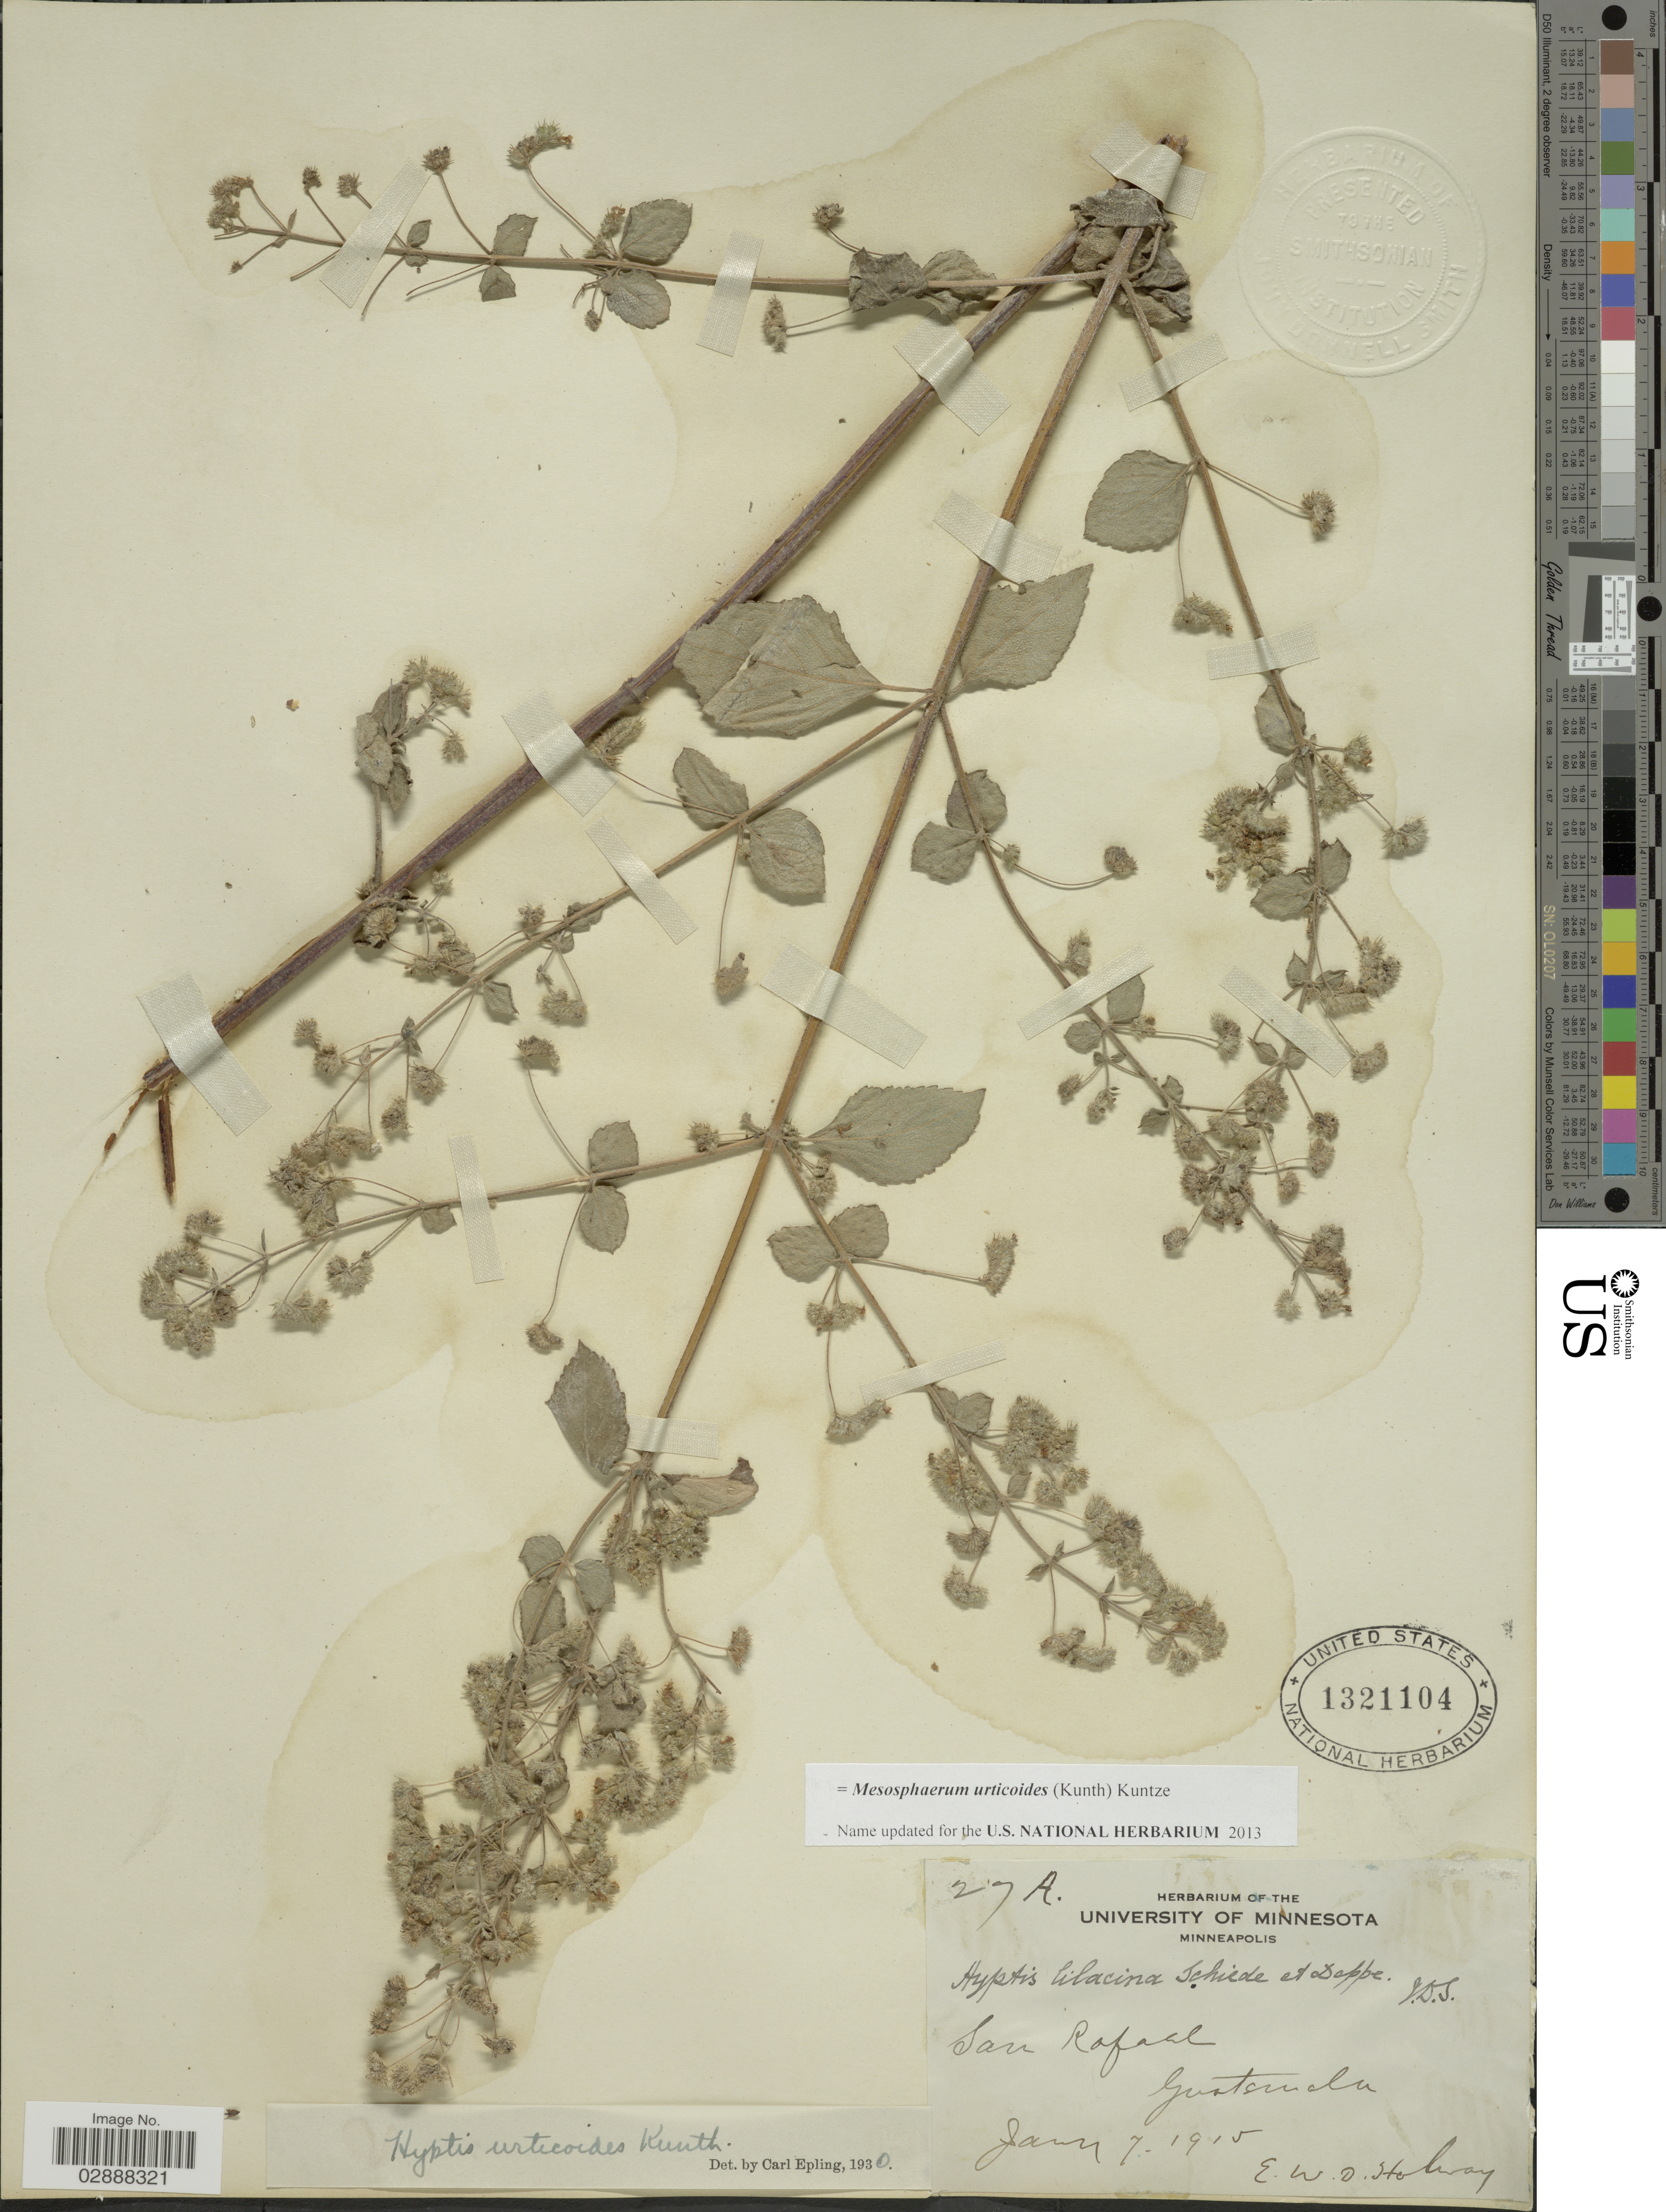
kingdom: Plantae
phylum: Tracheophyta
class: Magnoliopsida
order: Lamiales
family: Lamiaceae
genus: Mesosphaerum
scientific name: Mesosphaerum urticoides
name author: (Kunth) Kuntze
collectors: E. W. D. Holway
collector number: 27A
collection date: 1915-01-07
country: Guatemala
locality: Ran Rafael.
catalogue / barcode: US 1321104